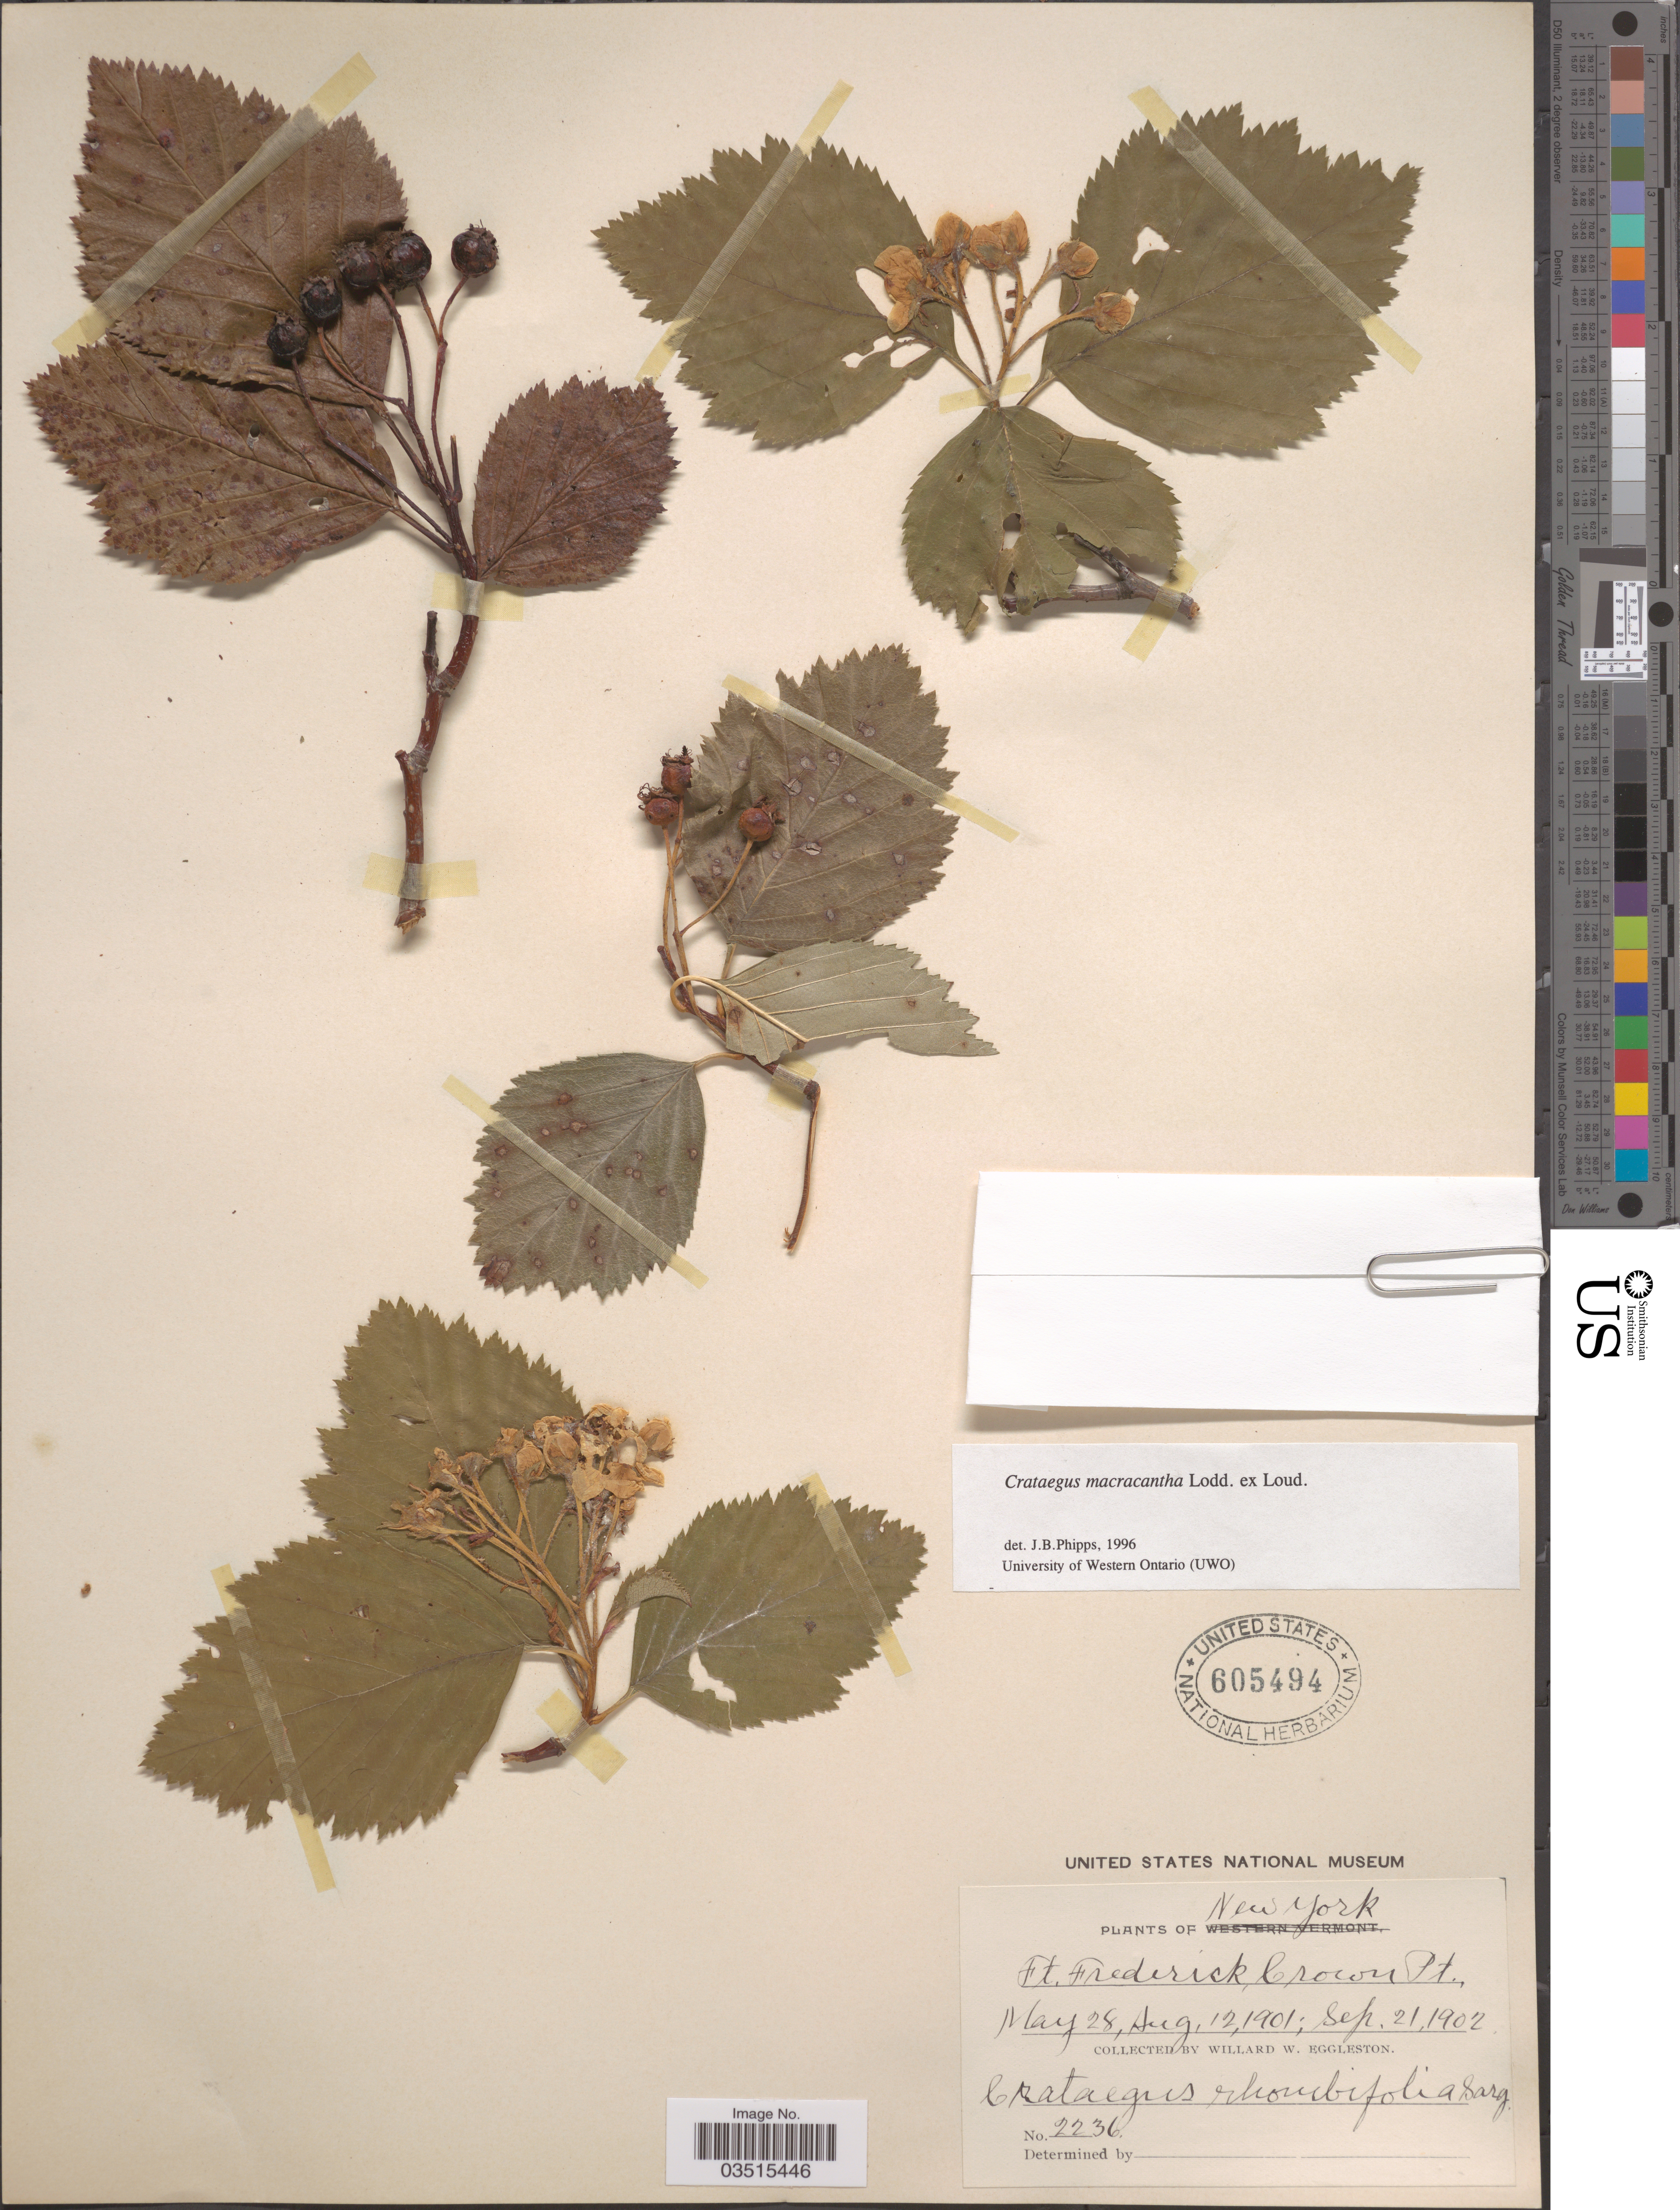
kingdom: Plantae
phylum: Tracheophyta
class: Magnoliopsida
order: Rosales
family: Rosaceae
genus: Crataegus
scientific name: Crataegus macracantha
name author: (Lindl.) Lodd. ex Loudon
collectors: W. W. Eggleston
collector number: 2236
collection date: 1901-05-28/1902-09-21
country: United States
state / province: New York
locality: Ft. Frederick, Crown Pt.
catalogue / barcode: US 605494